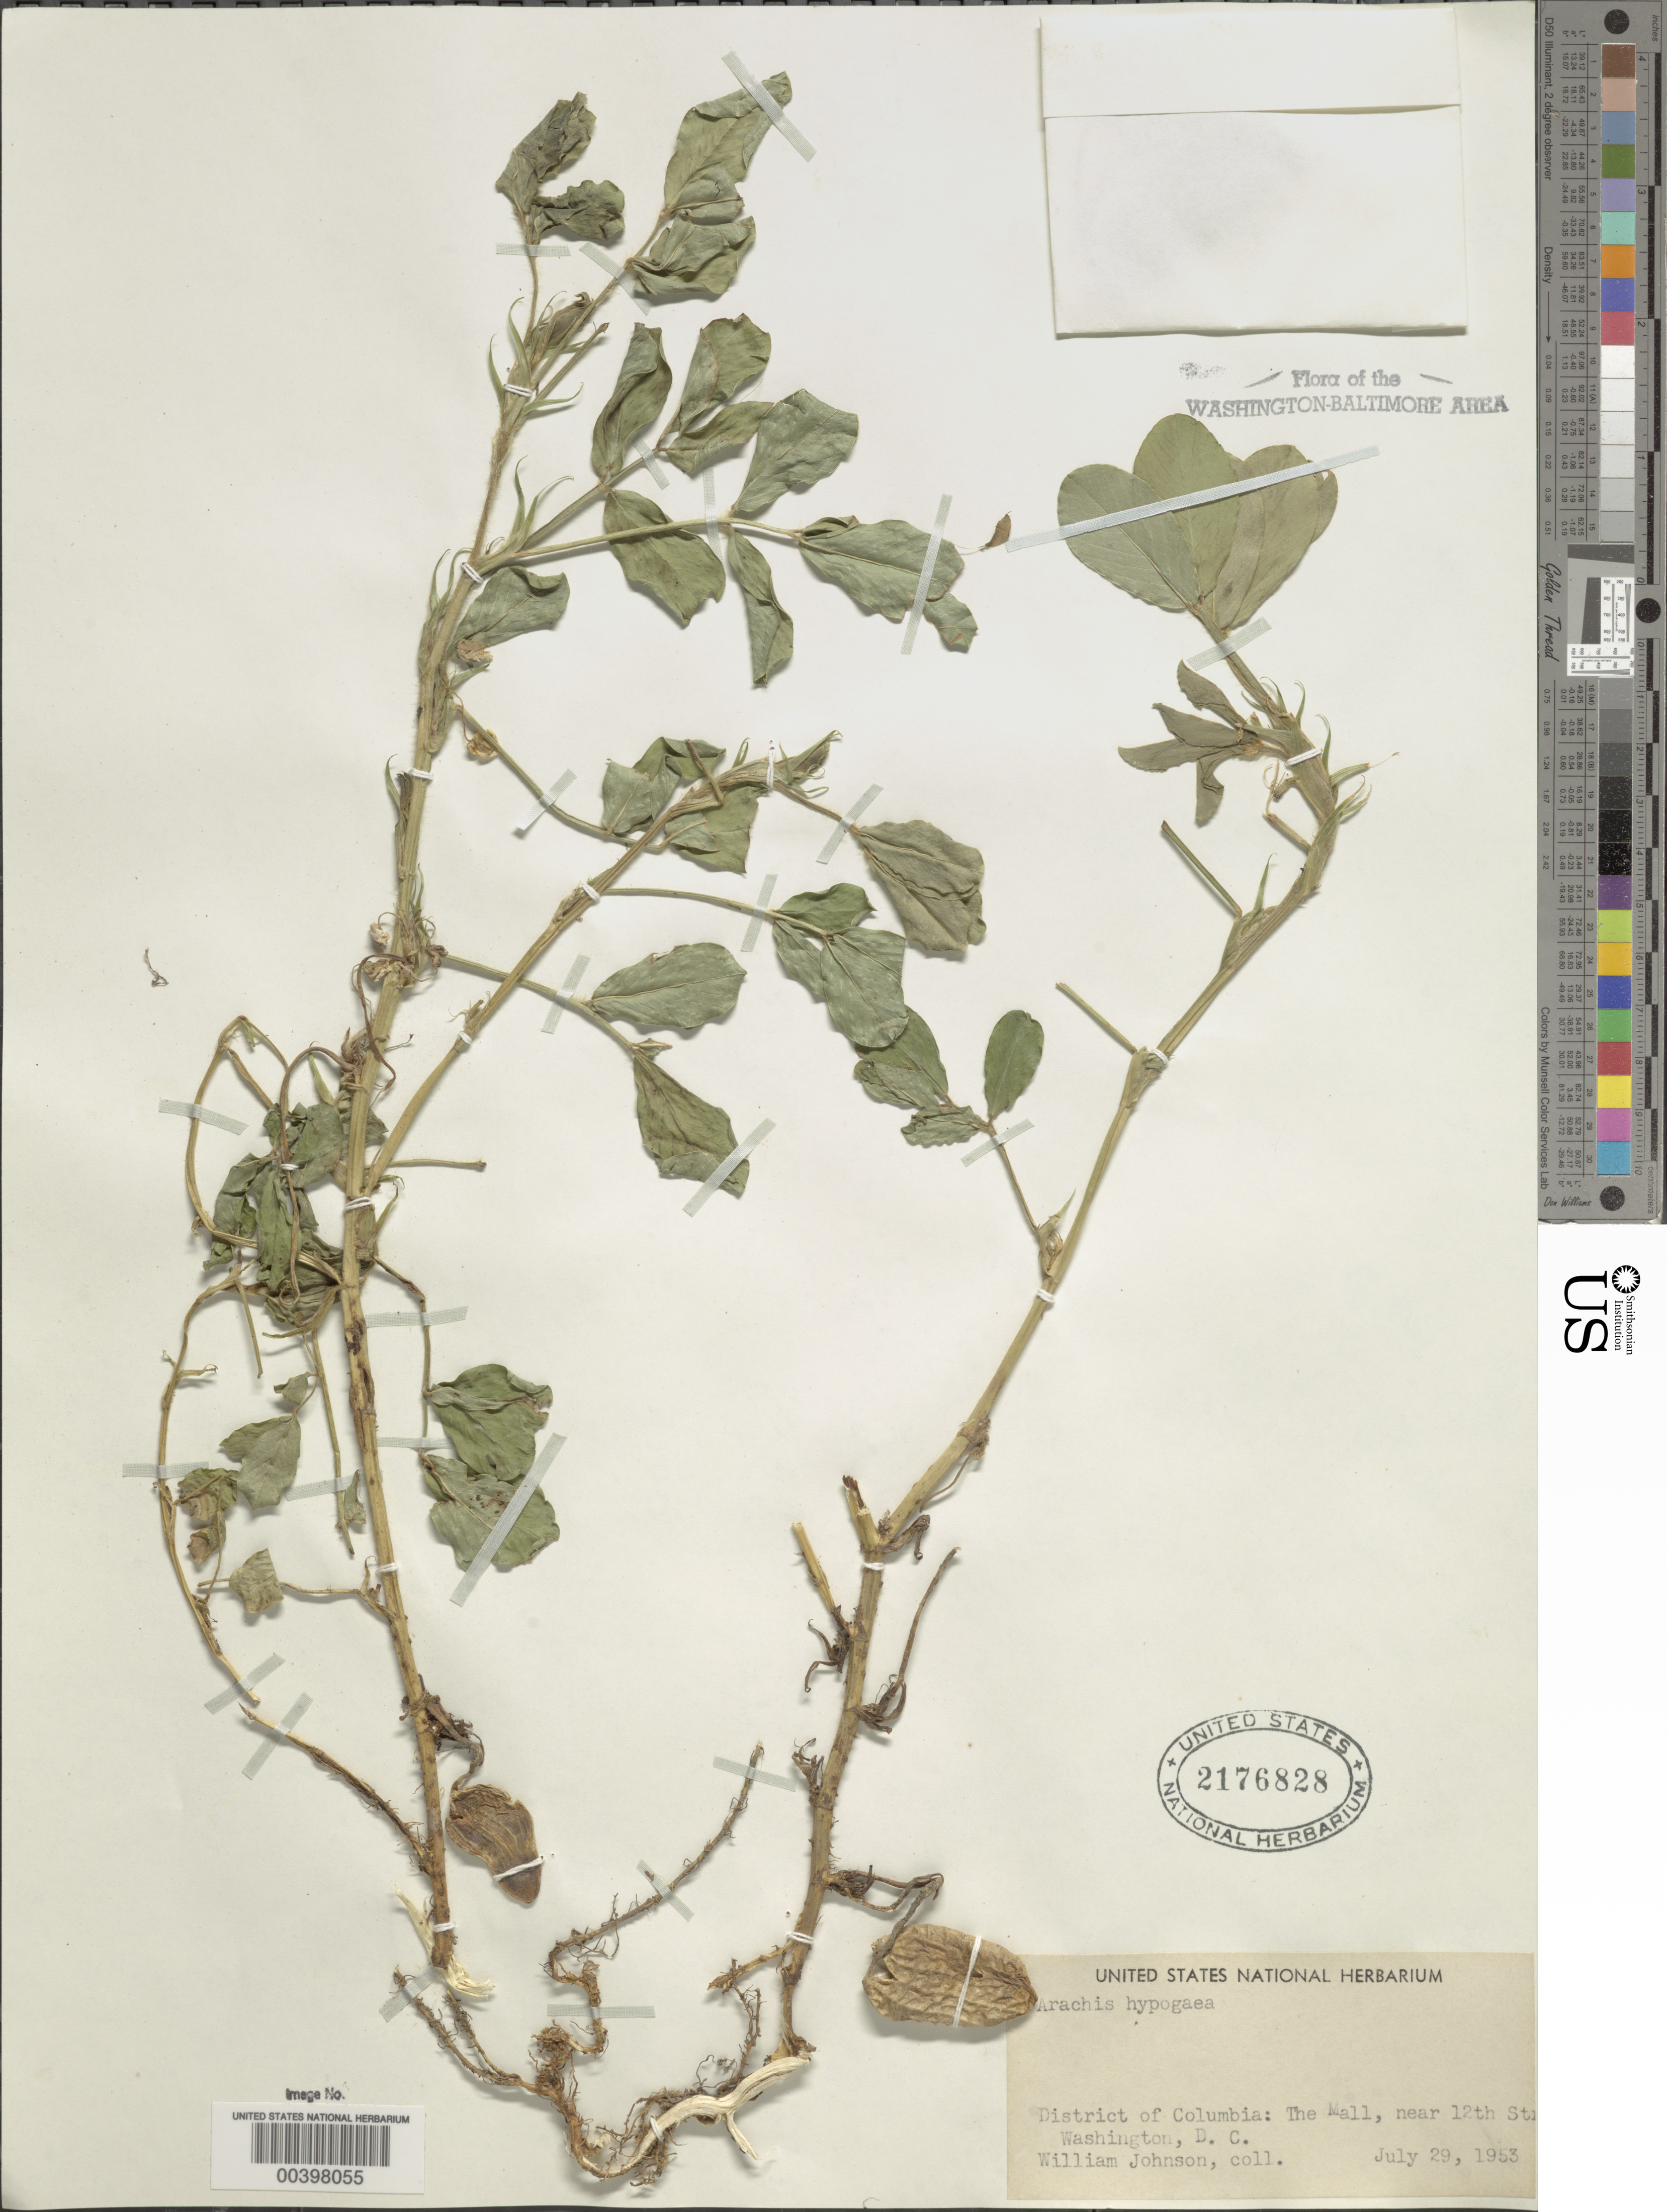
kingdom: Plantae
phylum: Tracheophyta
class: Magnoliopsida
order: Fabales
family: Fabaceae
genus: Arachis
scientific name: Arachis hypogaea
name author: L.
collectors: W. Johnson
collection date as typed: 29 Jul 1953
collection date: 1953-07-29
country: United States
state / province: District of Columbia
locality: Near 12 St. & the Mall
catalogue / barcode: US 2176828